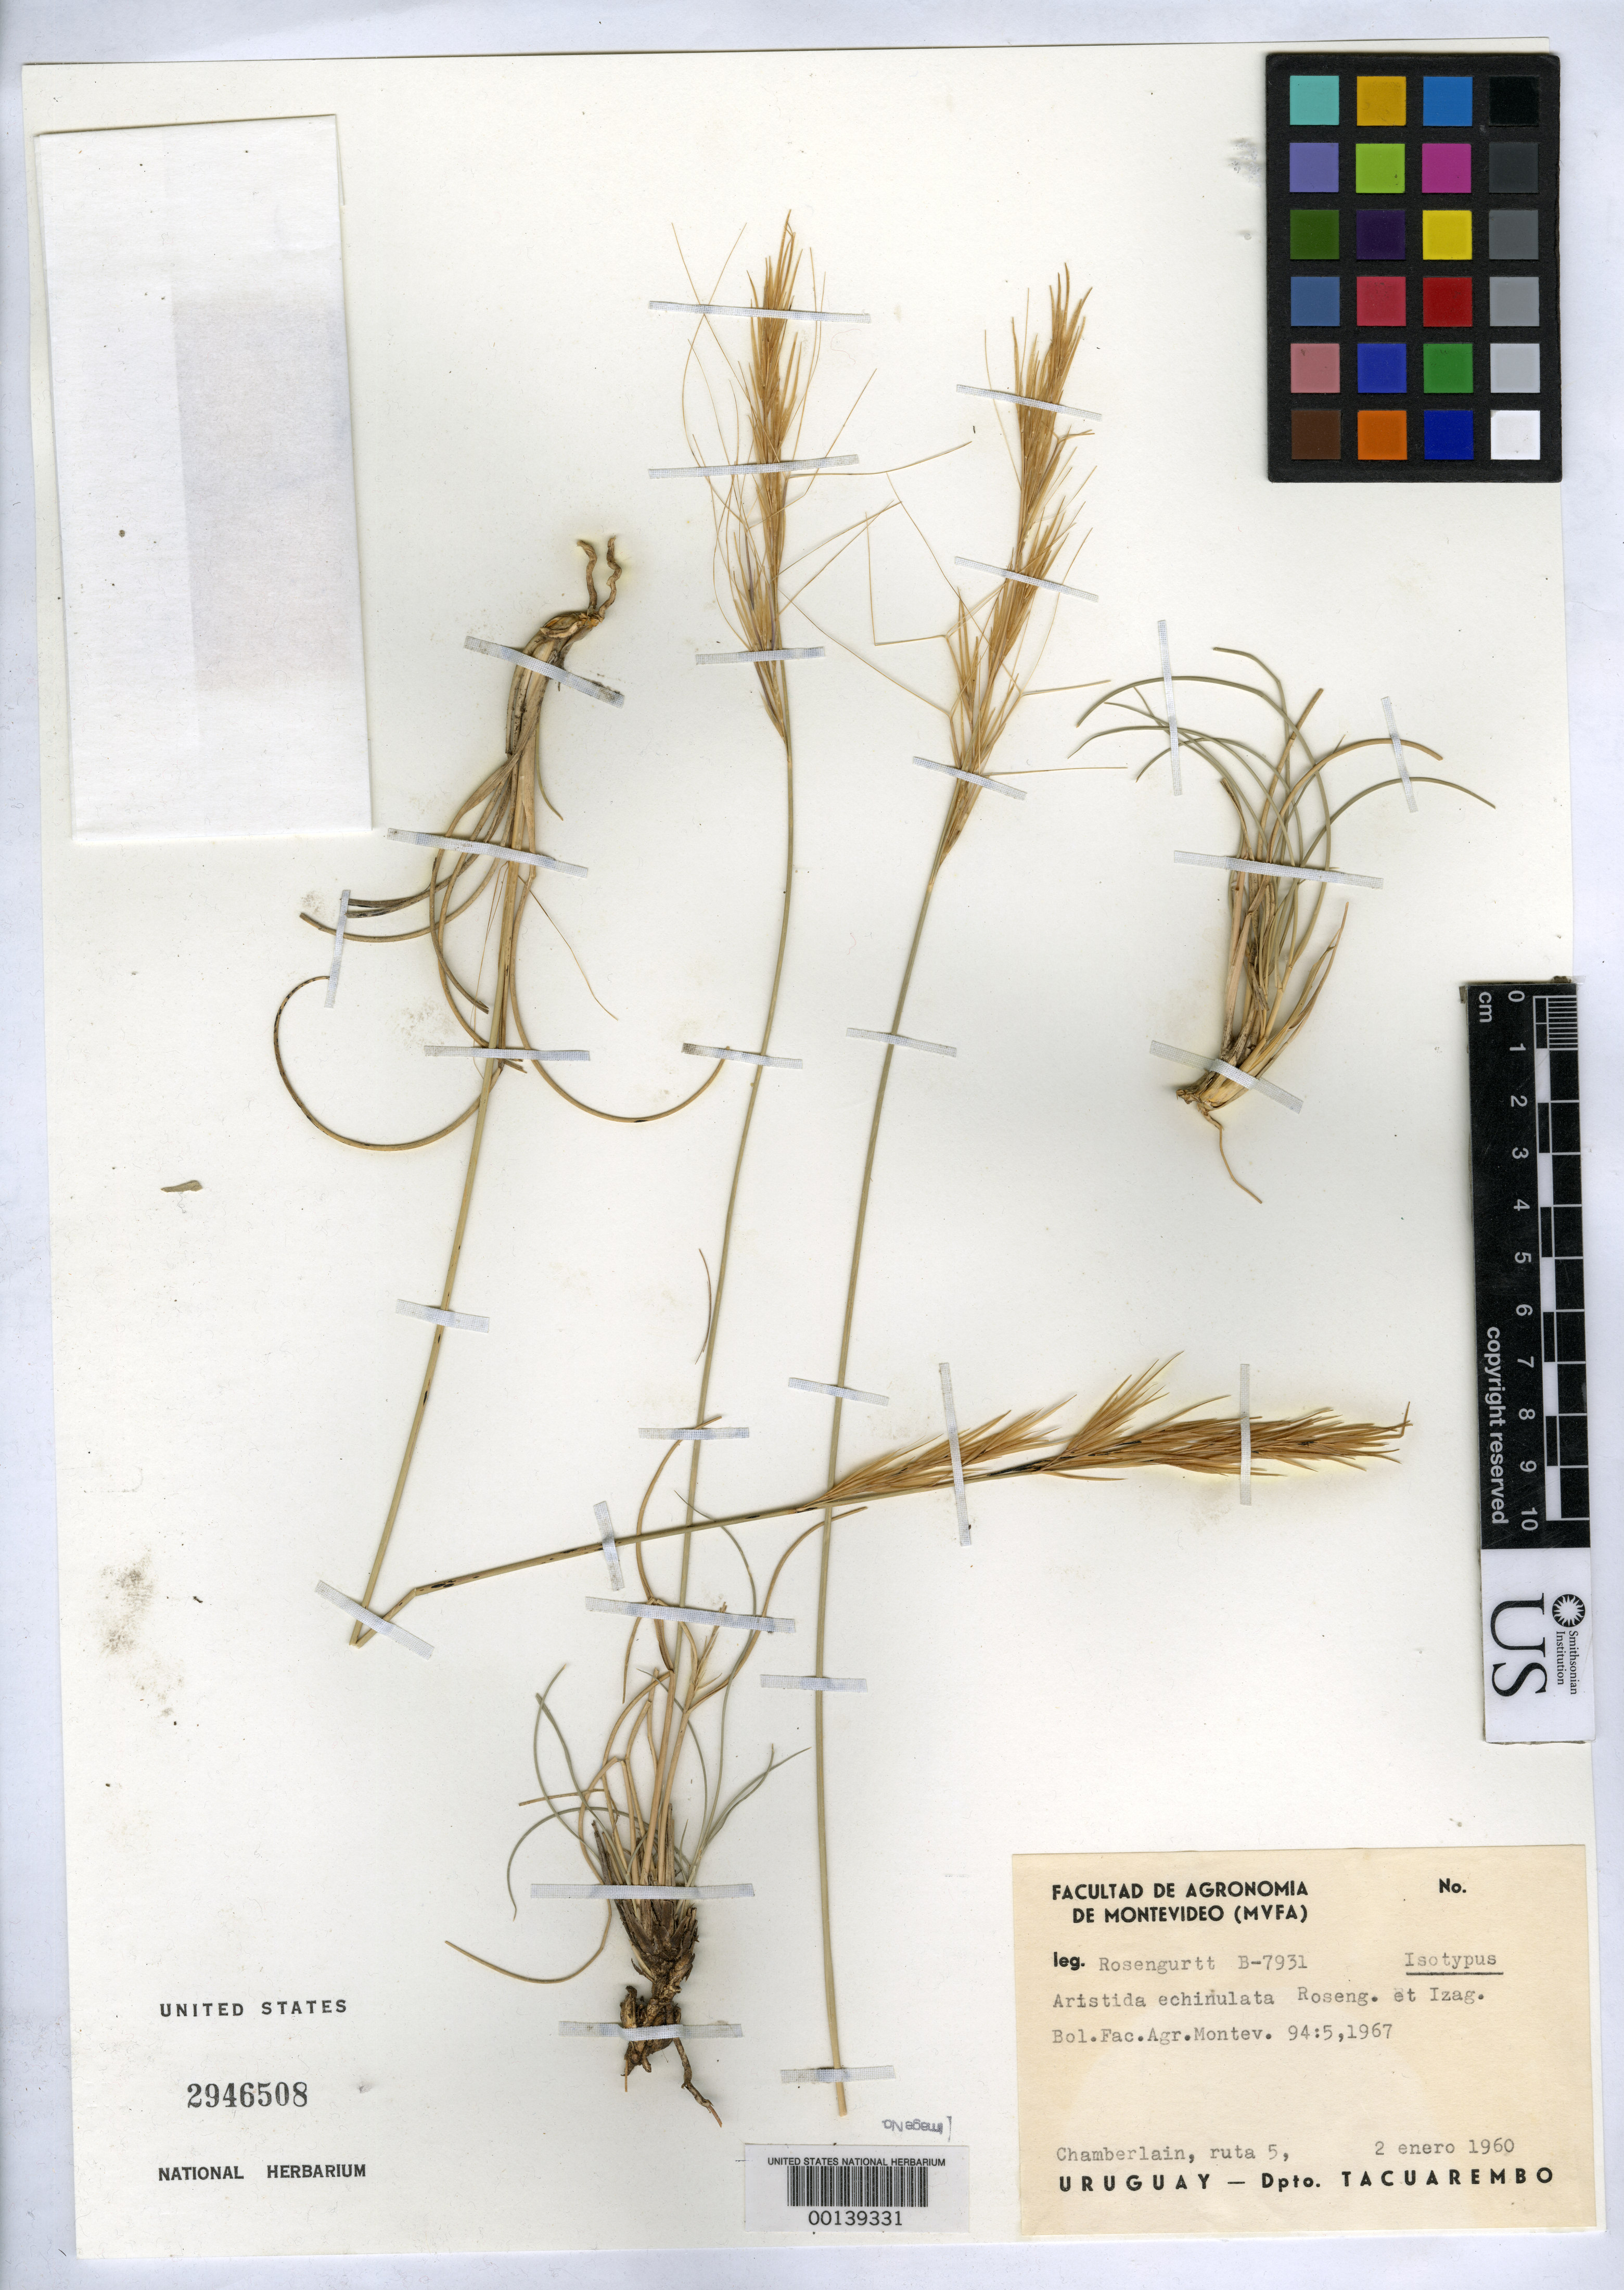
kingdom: Plantae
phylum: Tracheophyta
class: Liliopsida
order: Poales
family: Poaceae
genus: Aristida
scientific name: Aristida echinulata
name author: Roseng. & Izag.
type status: Isotype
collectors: B. Rosengurtt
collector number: B 7931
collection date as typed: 02 Jan 1960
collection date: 1960-01-02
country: Uruguay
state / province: Tacuarembó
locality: Chamberlain, ruta 5.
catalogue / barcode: US 2946508